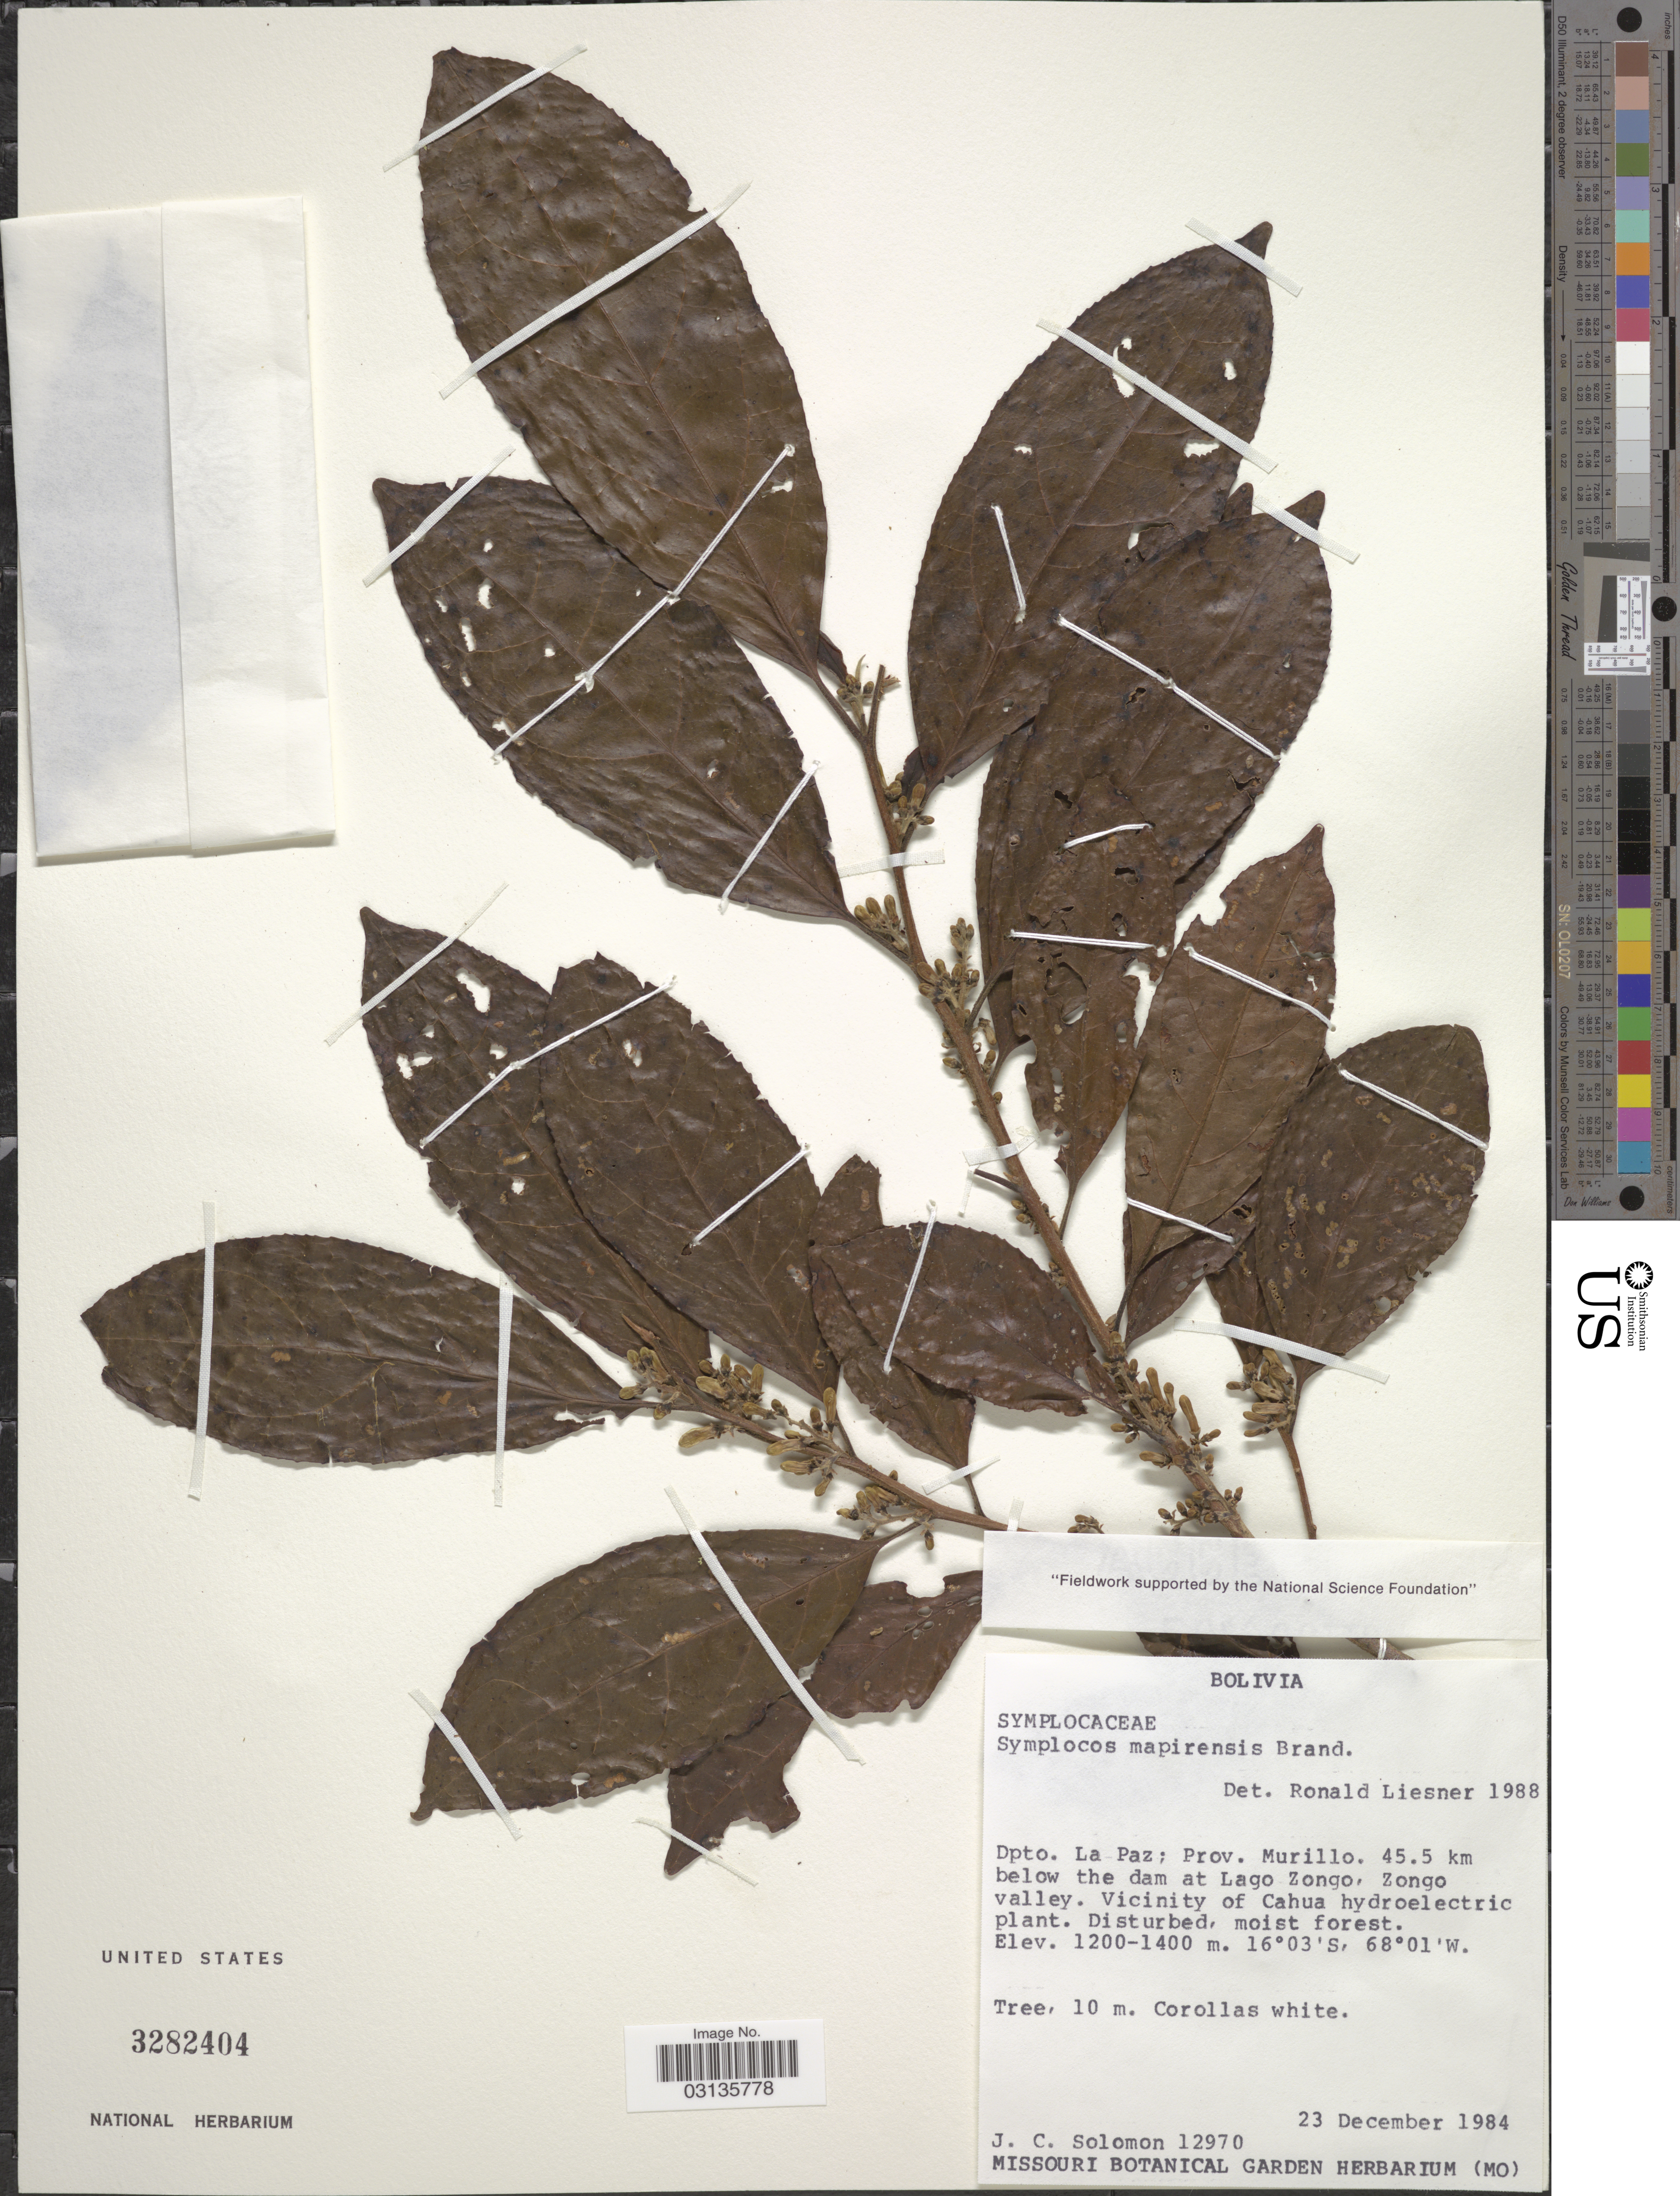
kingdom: Plantae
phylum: Tracheophyta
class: Magnoliopsida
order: Ericales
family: Symplocaceae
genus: Symplocos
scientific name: Symplocos mapiriensis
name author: Brand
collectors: J. C. Solomon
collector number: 12970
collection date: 1984-12-23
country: Bolivia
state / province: La Paz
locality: Dpto. La Paz; Prov. Murillo. 45.5 km below the dam at Lago Zongo, Zongo valley. Vicinity of Cahua hydroelectric plant.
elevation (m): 1200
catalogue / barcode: US 3282404